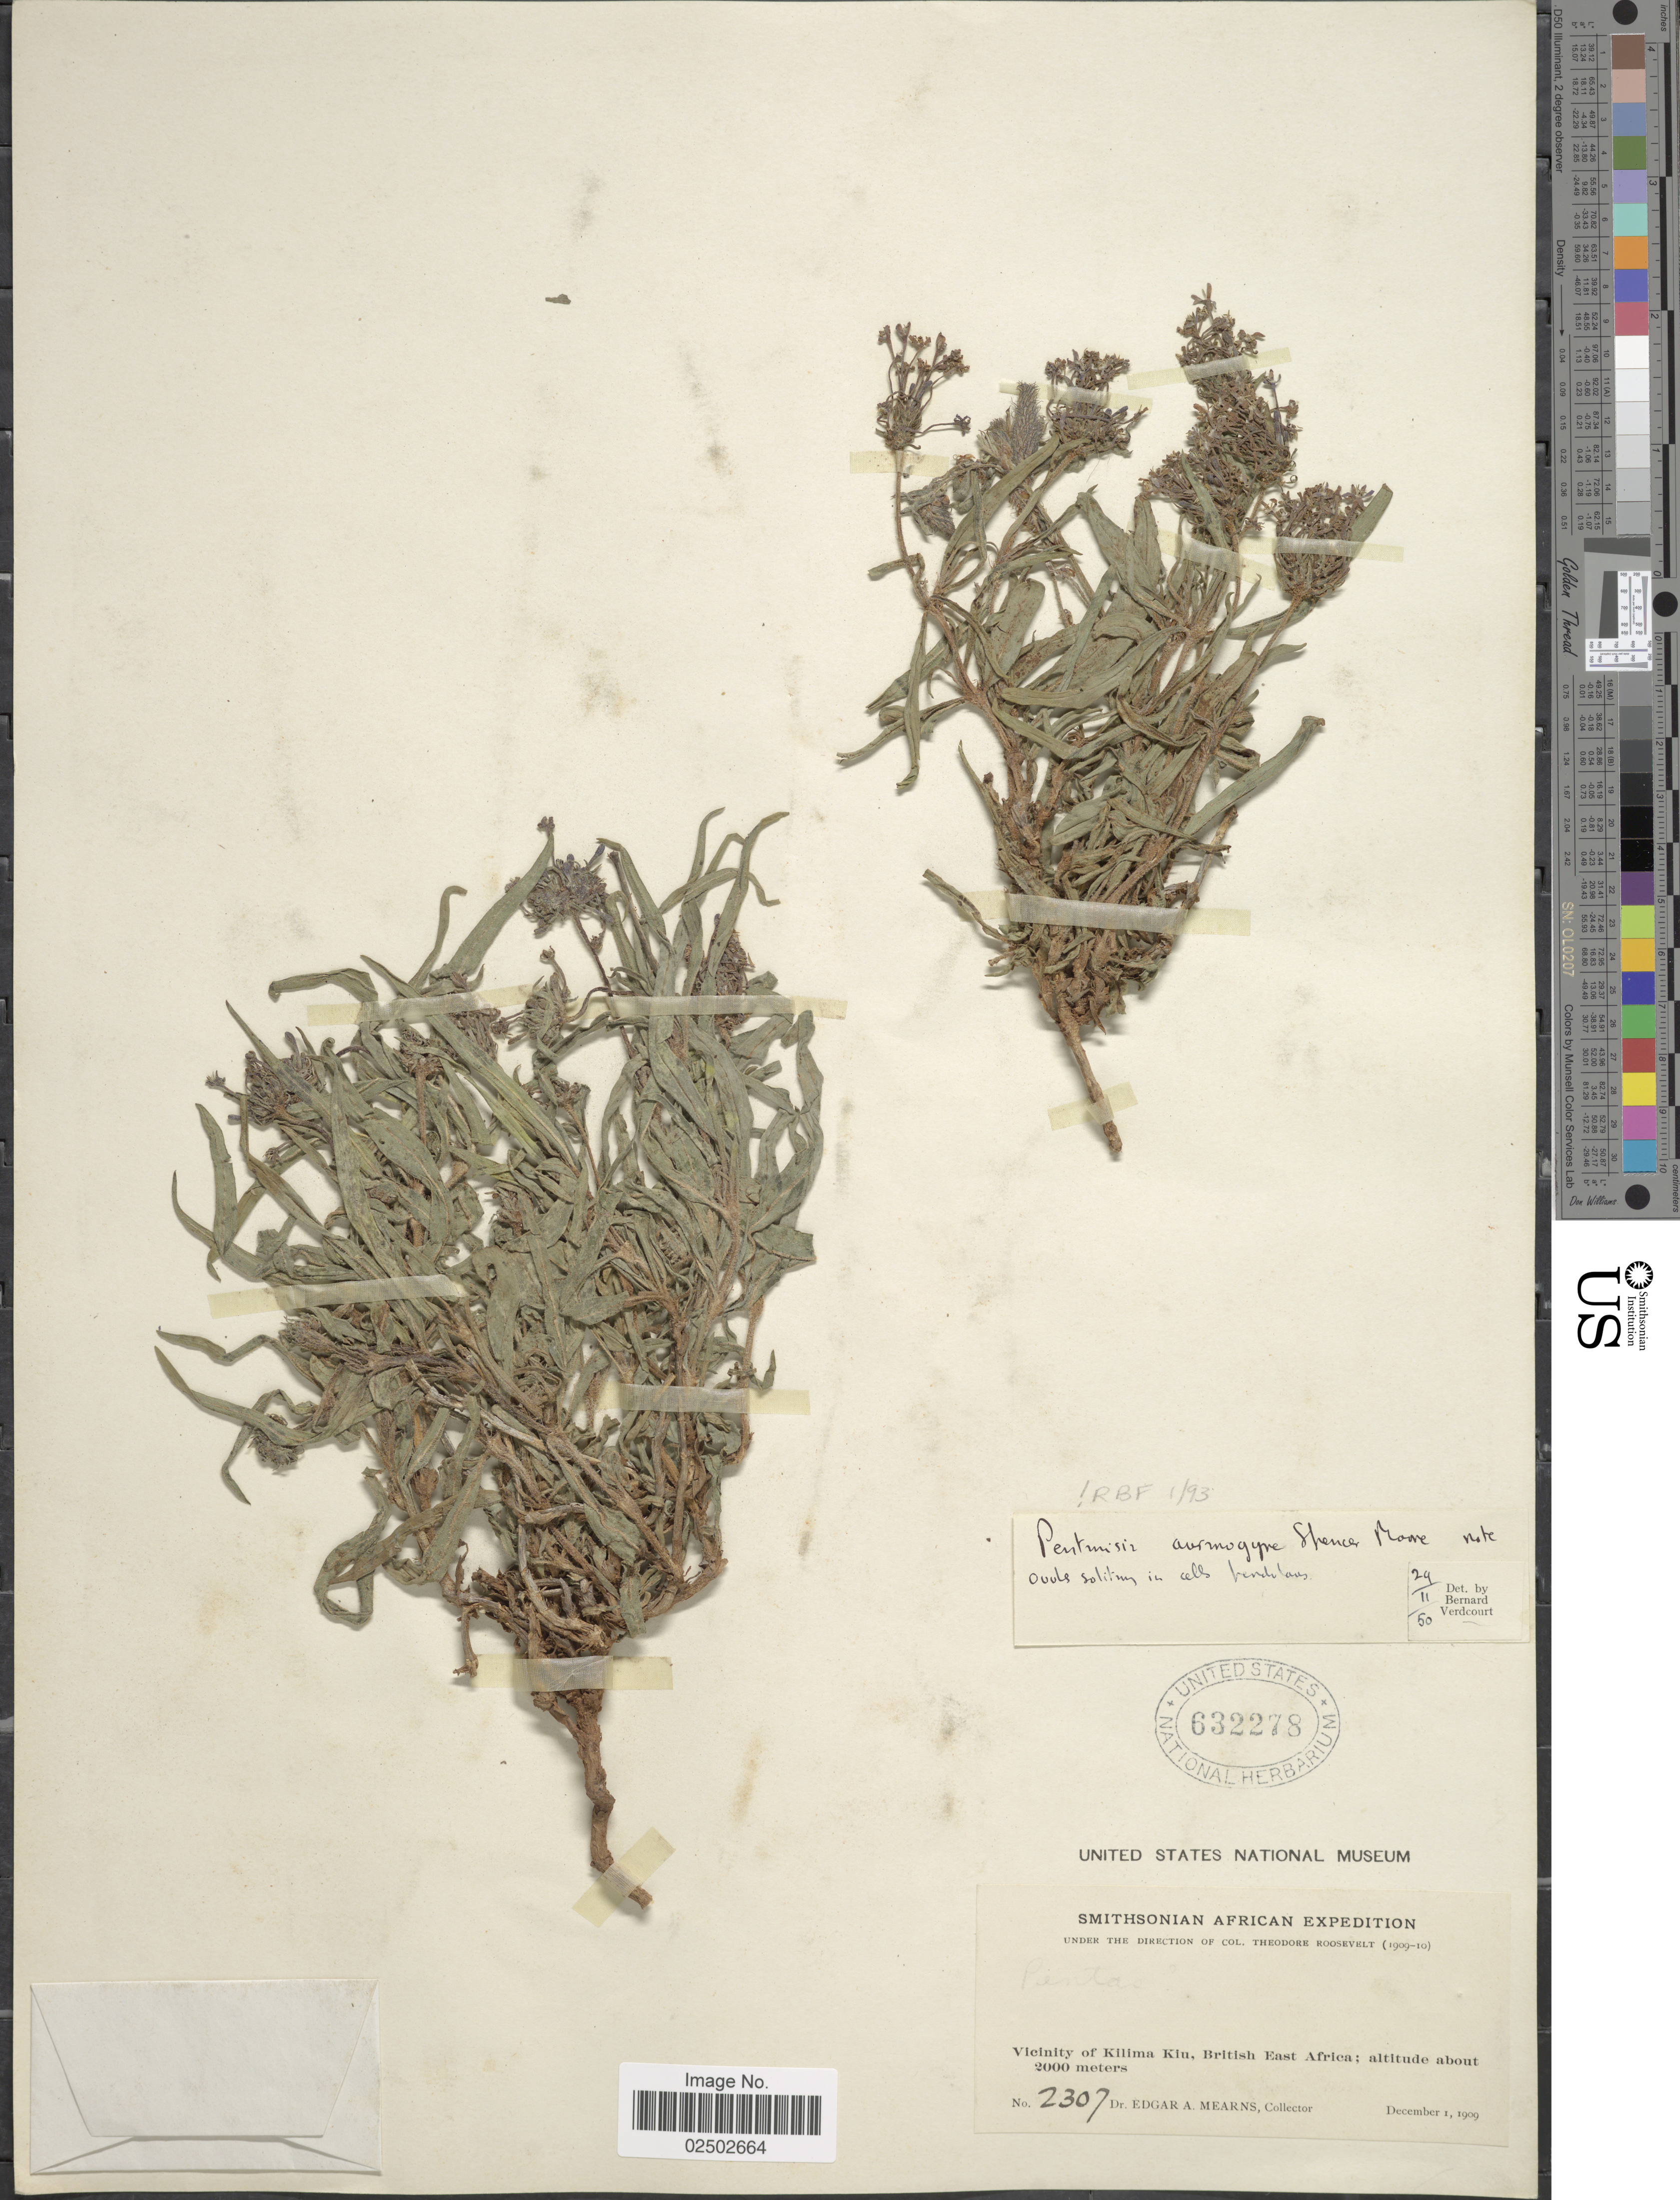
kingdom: Plantae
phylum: Tracheophyta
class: Magnoliopsida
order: Gentianales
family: Rubiaceae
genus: Pentanisia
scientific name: Pentanisia ouranogyne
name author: S. Moore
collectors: E. A. Mearns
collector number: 2307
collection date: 1909-12-01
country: Kenya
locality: Vicinity of Kilima Kiu, British East Africa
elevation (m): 2000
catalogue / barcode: US 632278